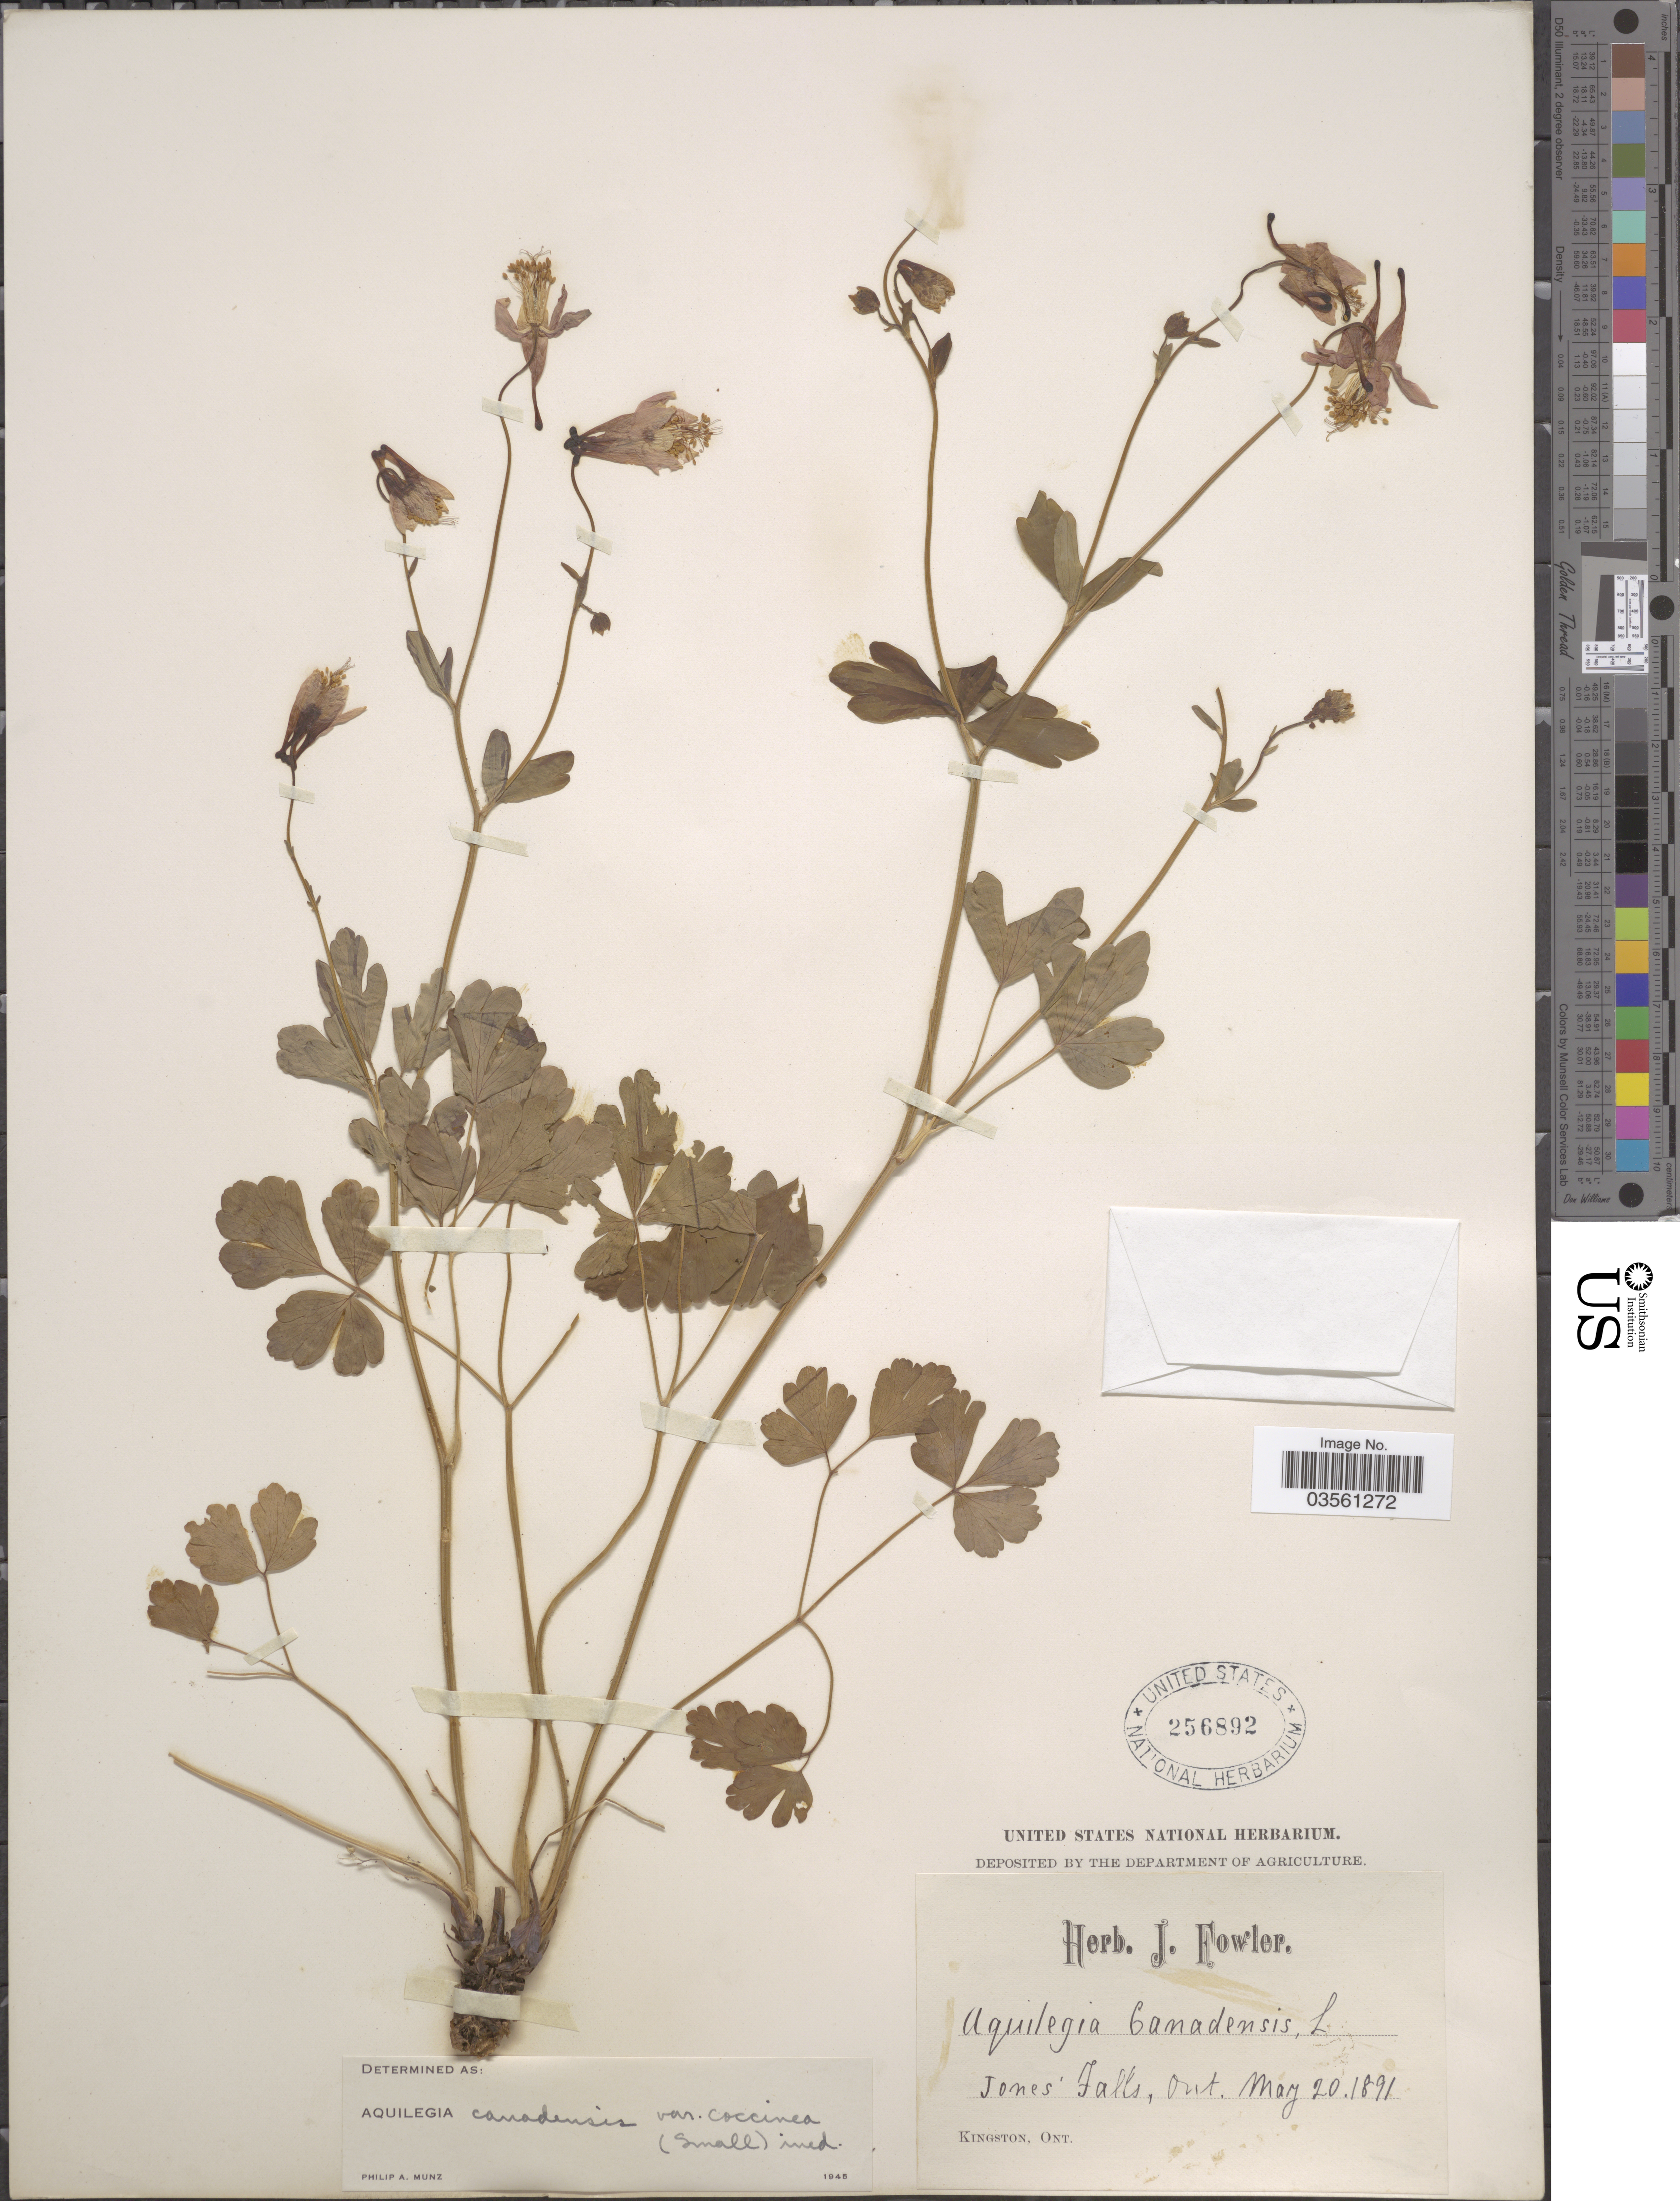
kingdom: Plantae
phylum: Tracheophyta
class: Magnoliopsida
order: Ranunculales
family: Ranunculaceae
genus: Aquilegia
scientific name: Aquilegia canadensis var. coccinea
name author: (Small) Munz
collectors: ex herb. J. Fowler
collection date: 1891-05-20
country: Canada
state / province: Ontario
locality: Jones' Falls.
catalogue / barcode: US 256892